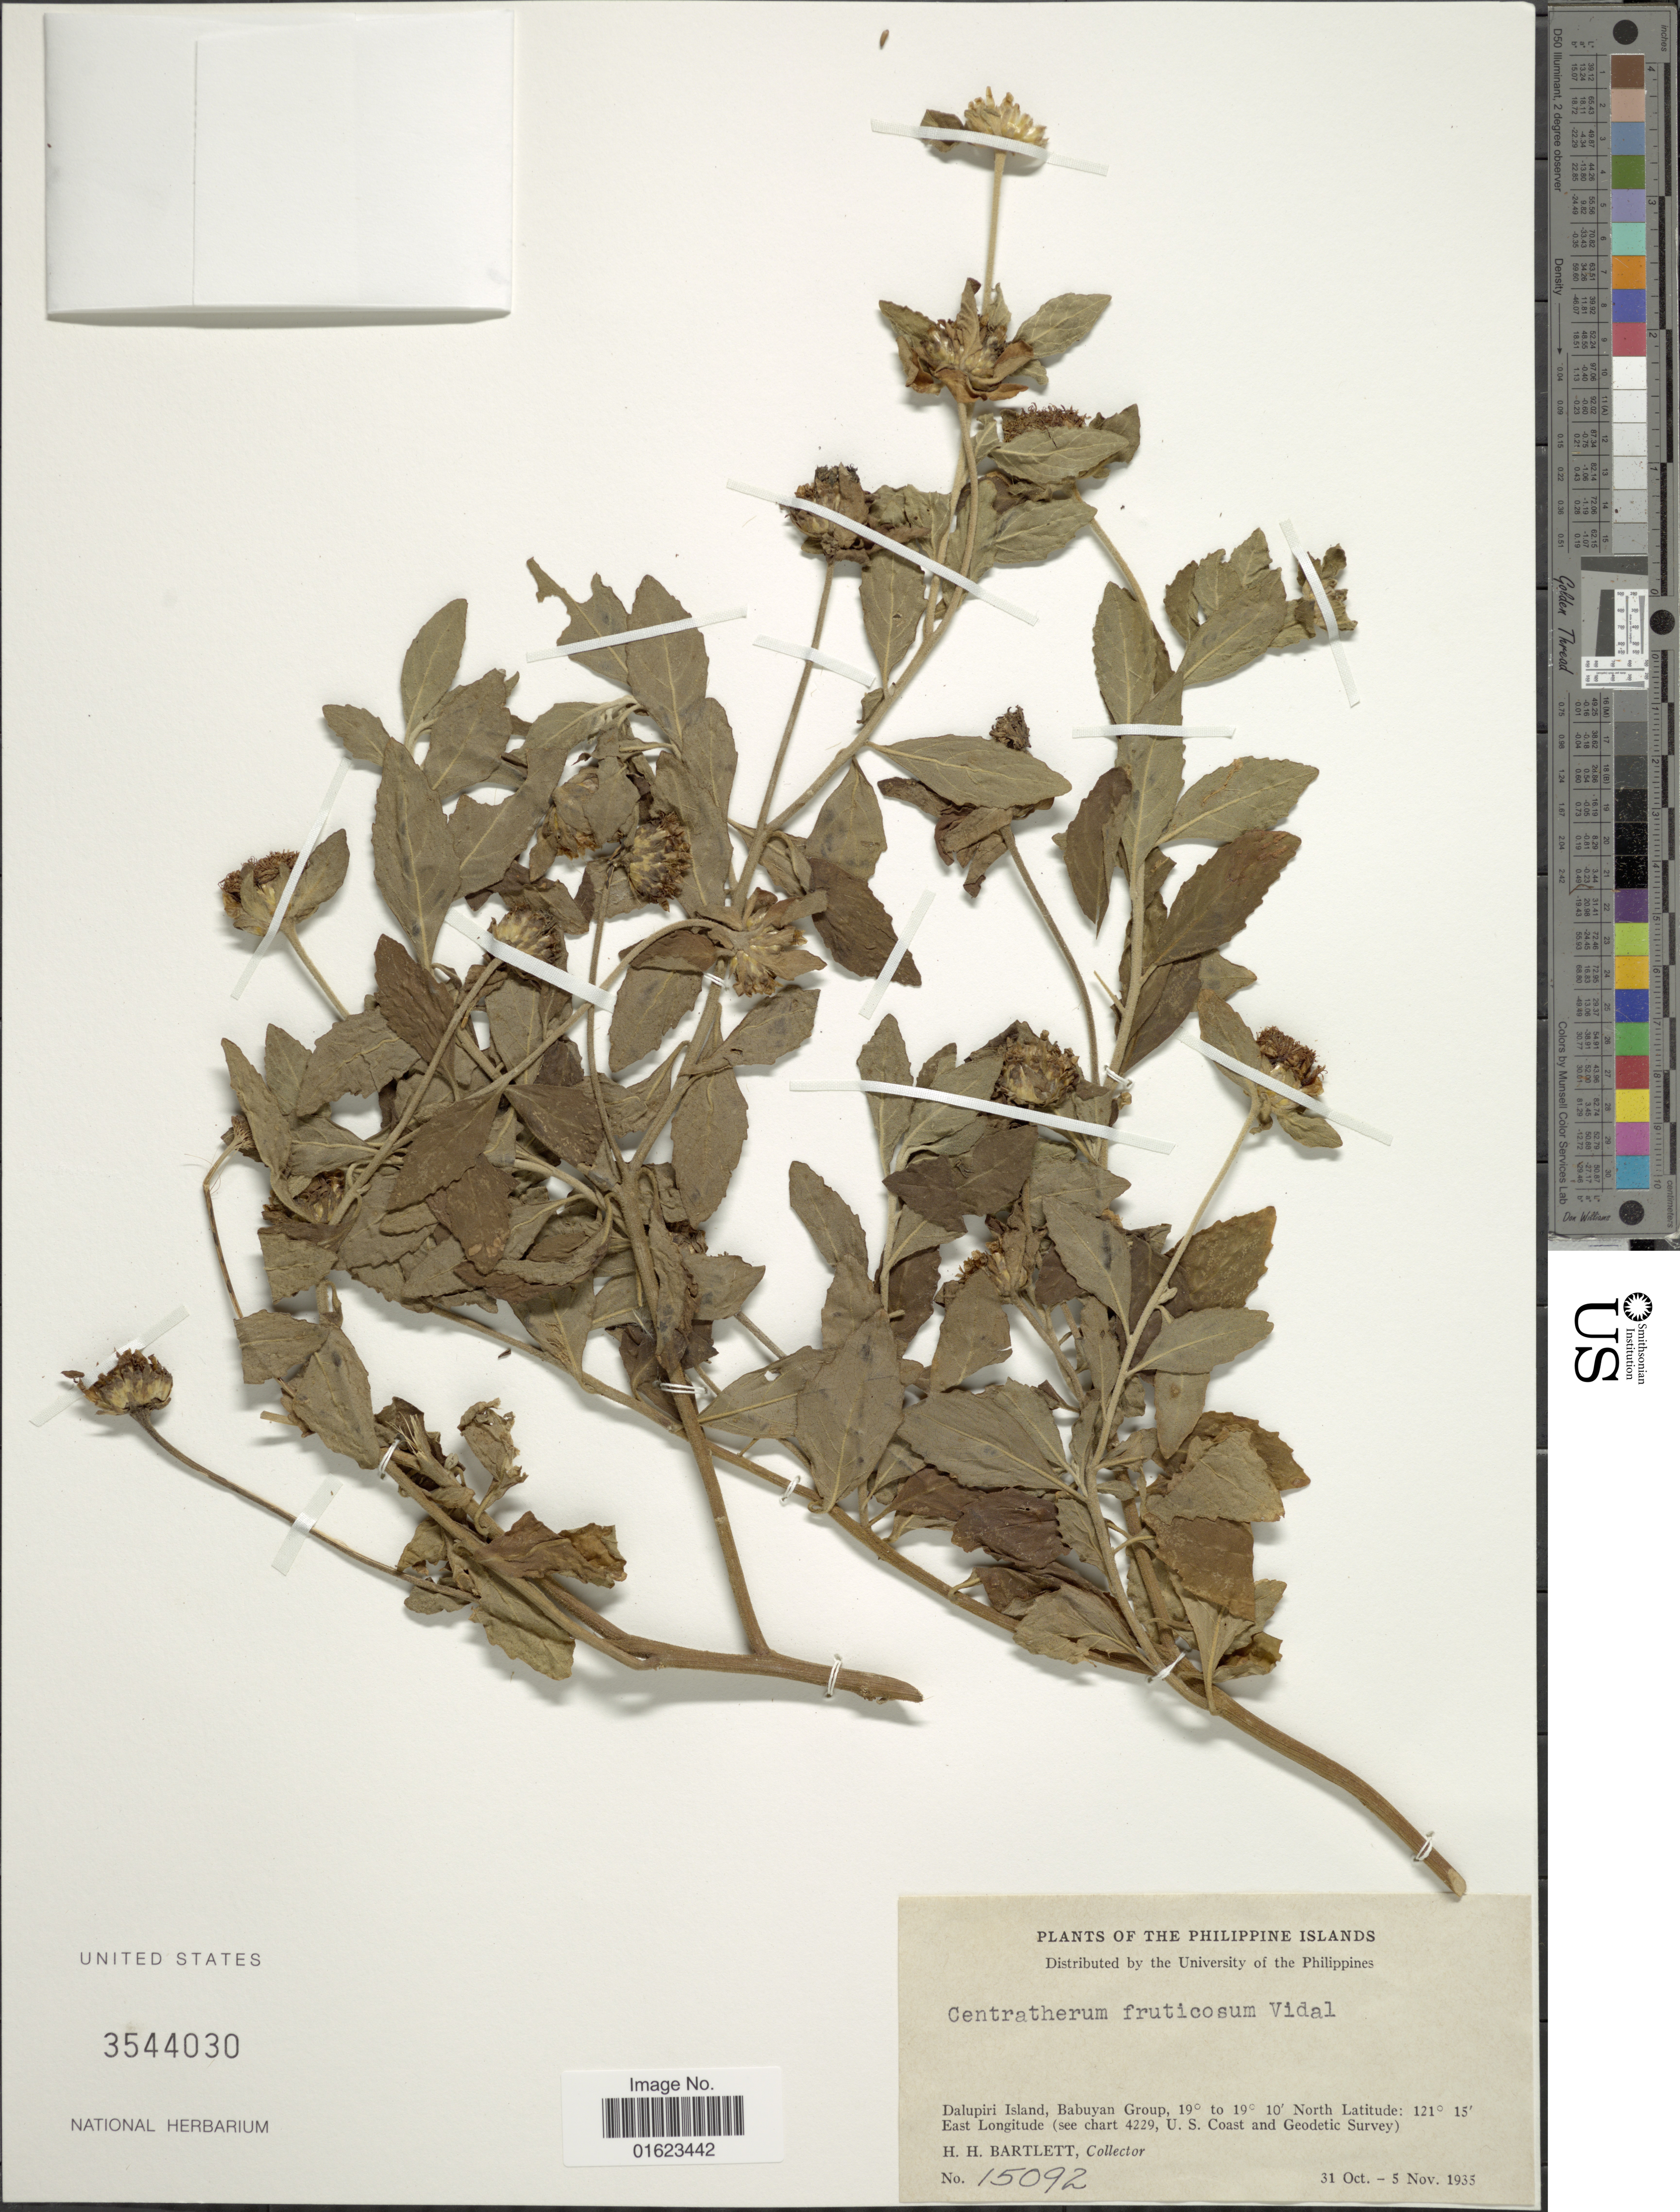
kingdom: Plantae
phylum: Tracheophyta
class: Magnoliopsida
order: Asterales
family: Asteraceae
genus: Centratherum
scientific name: Centratherum punctatum subsp. fruticosum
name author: (Elmer) K. Kirkman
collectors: H. H. Bartlett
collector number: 15092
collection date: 1935-10-31/1935-11-05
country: Philippines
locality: Dalupiri Island, Babuyan Group East Longtitude (see chart 4229, U.S. Coast and Geodetic Survey).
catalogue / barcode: US 3544030